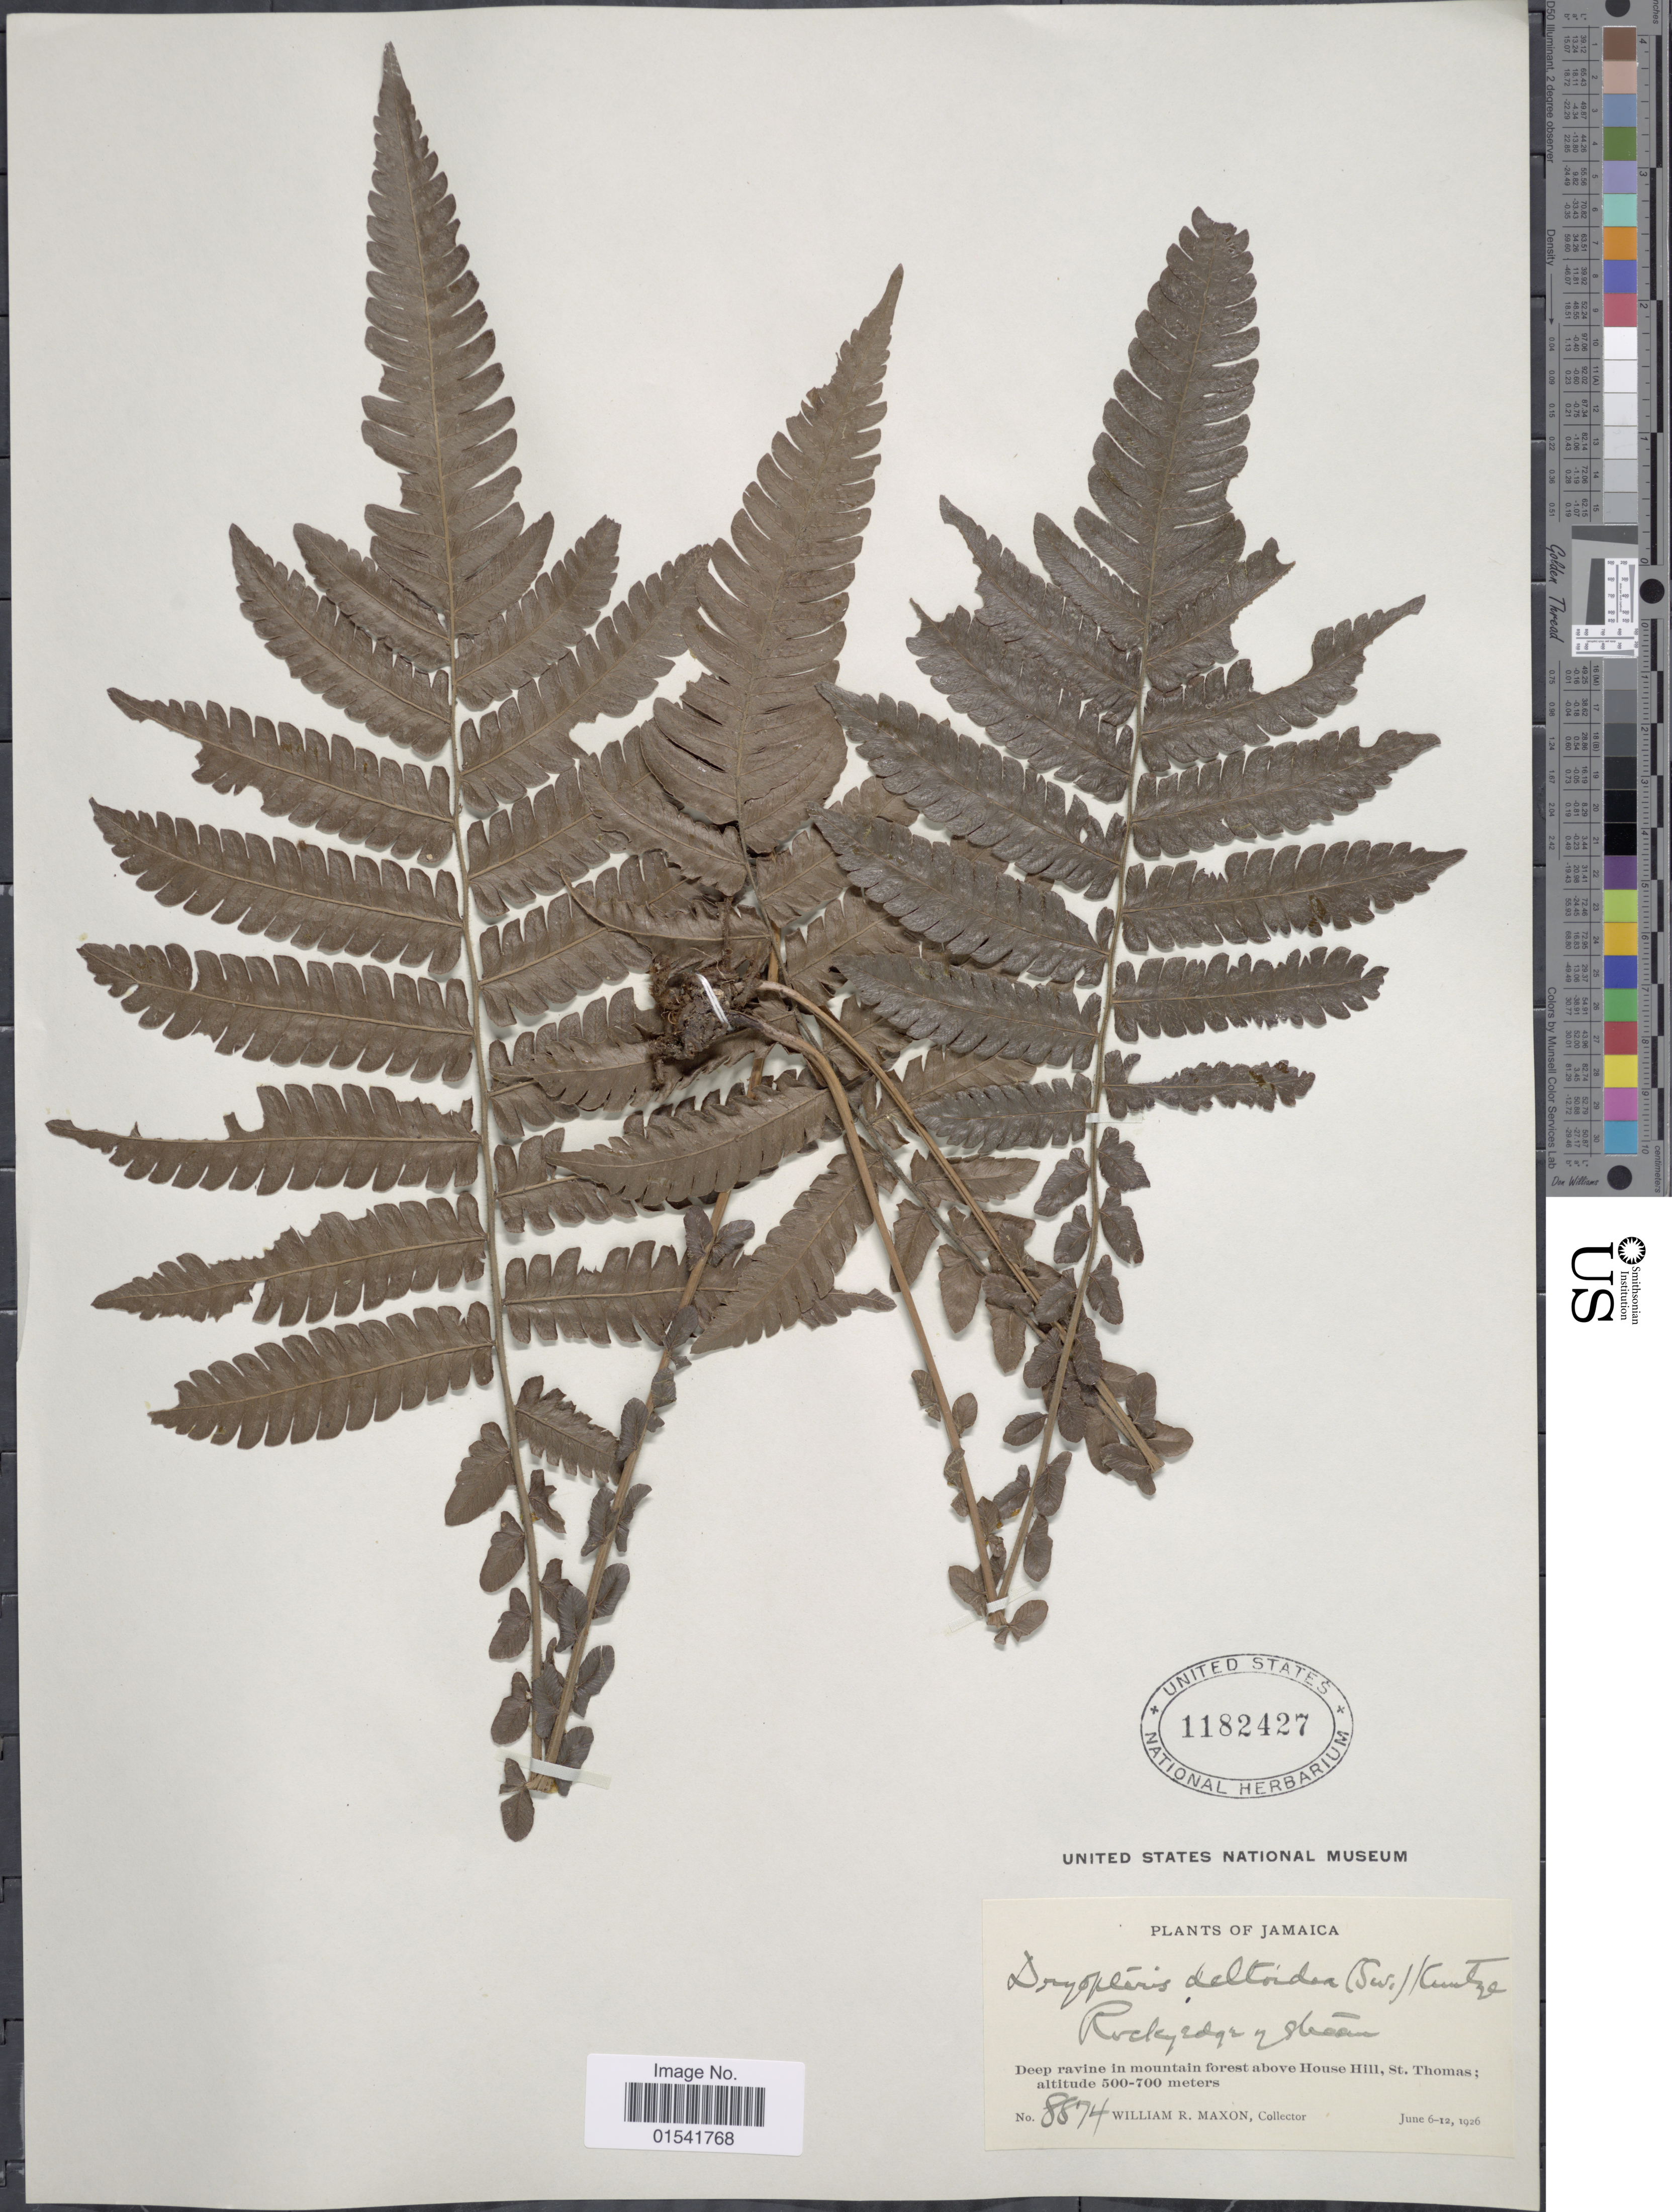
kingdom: Plantae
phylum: Tracheophyta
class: Polypodiopsida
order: Polypodiales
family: Thelypteridaceae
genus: Steiropteris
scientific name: Steiropteris deltoidea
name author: (Sw.) Pic. Serm.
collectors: W. R. Maxon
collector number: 8874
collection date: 1926-06-06/1926-06-12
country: Jamaica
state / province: Saint Thomas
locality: Deep ravine in mountain forest above House Hill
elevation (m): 500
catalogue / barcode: US 1182427